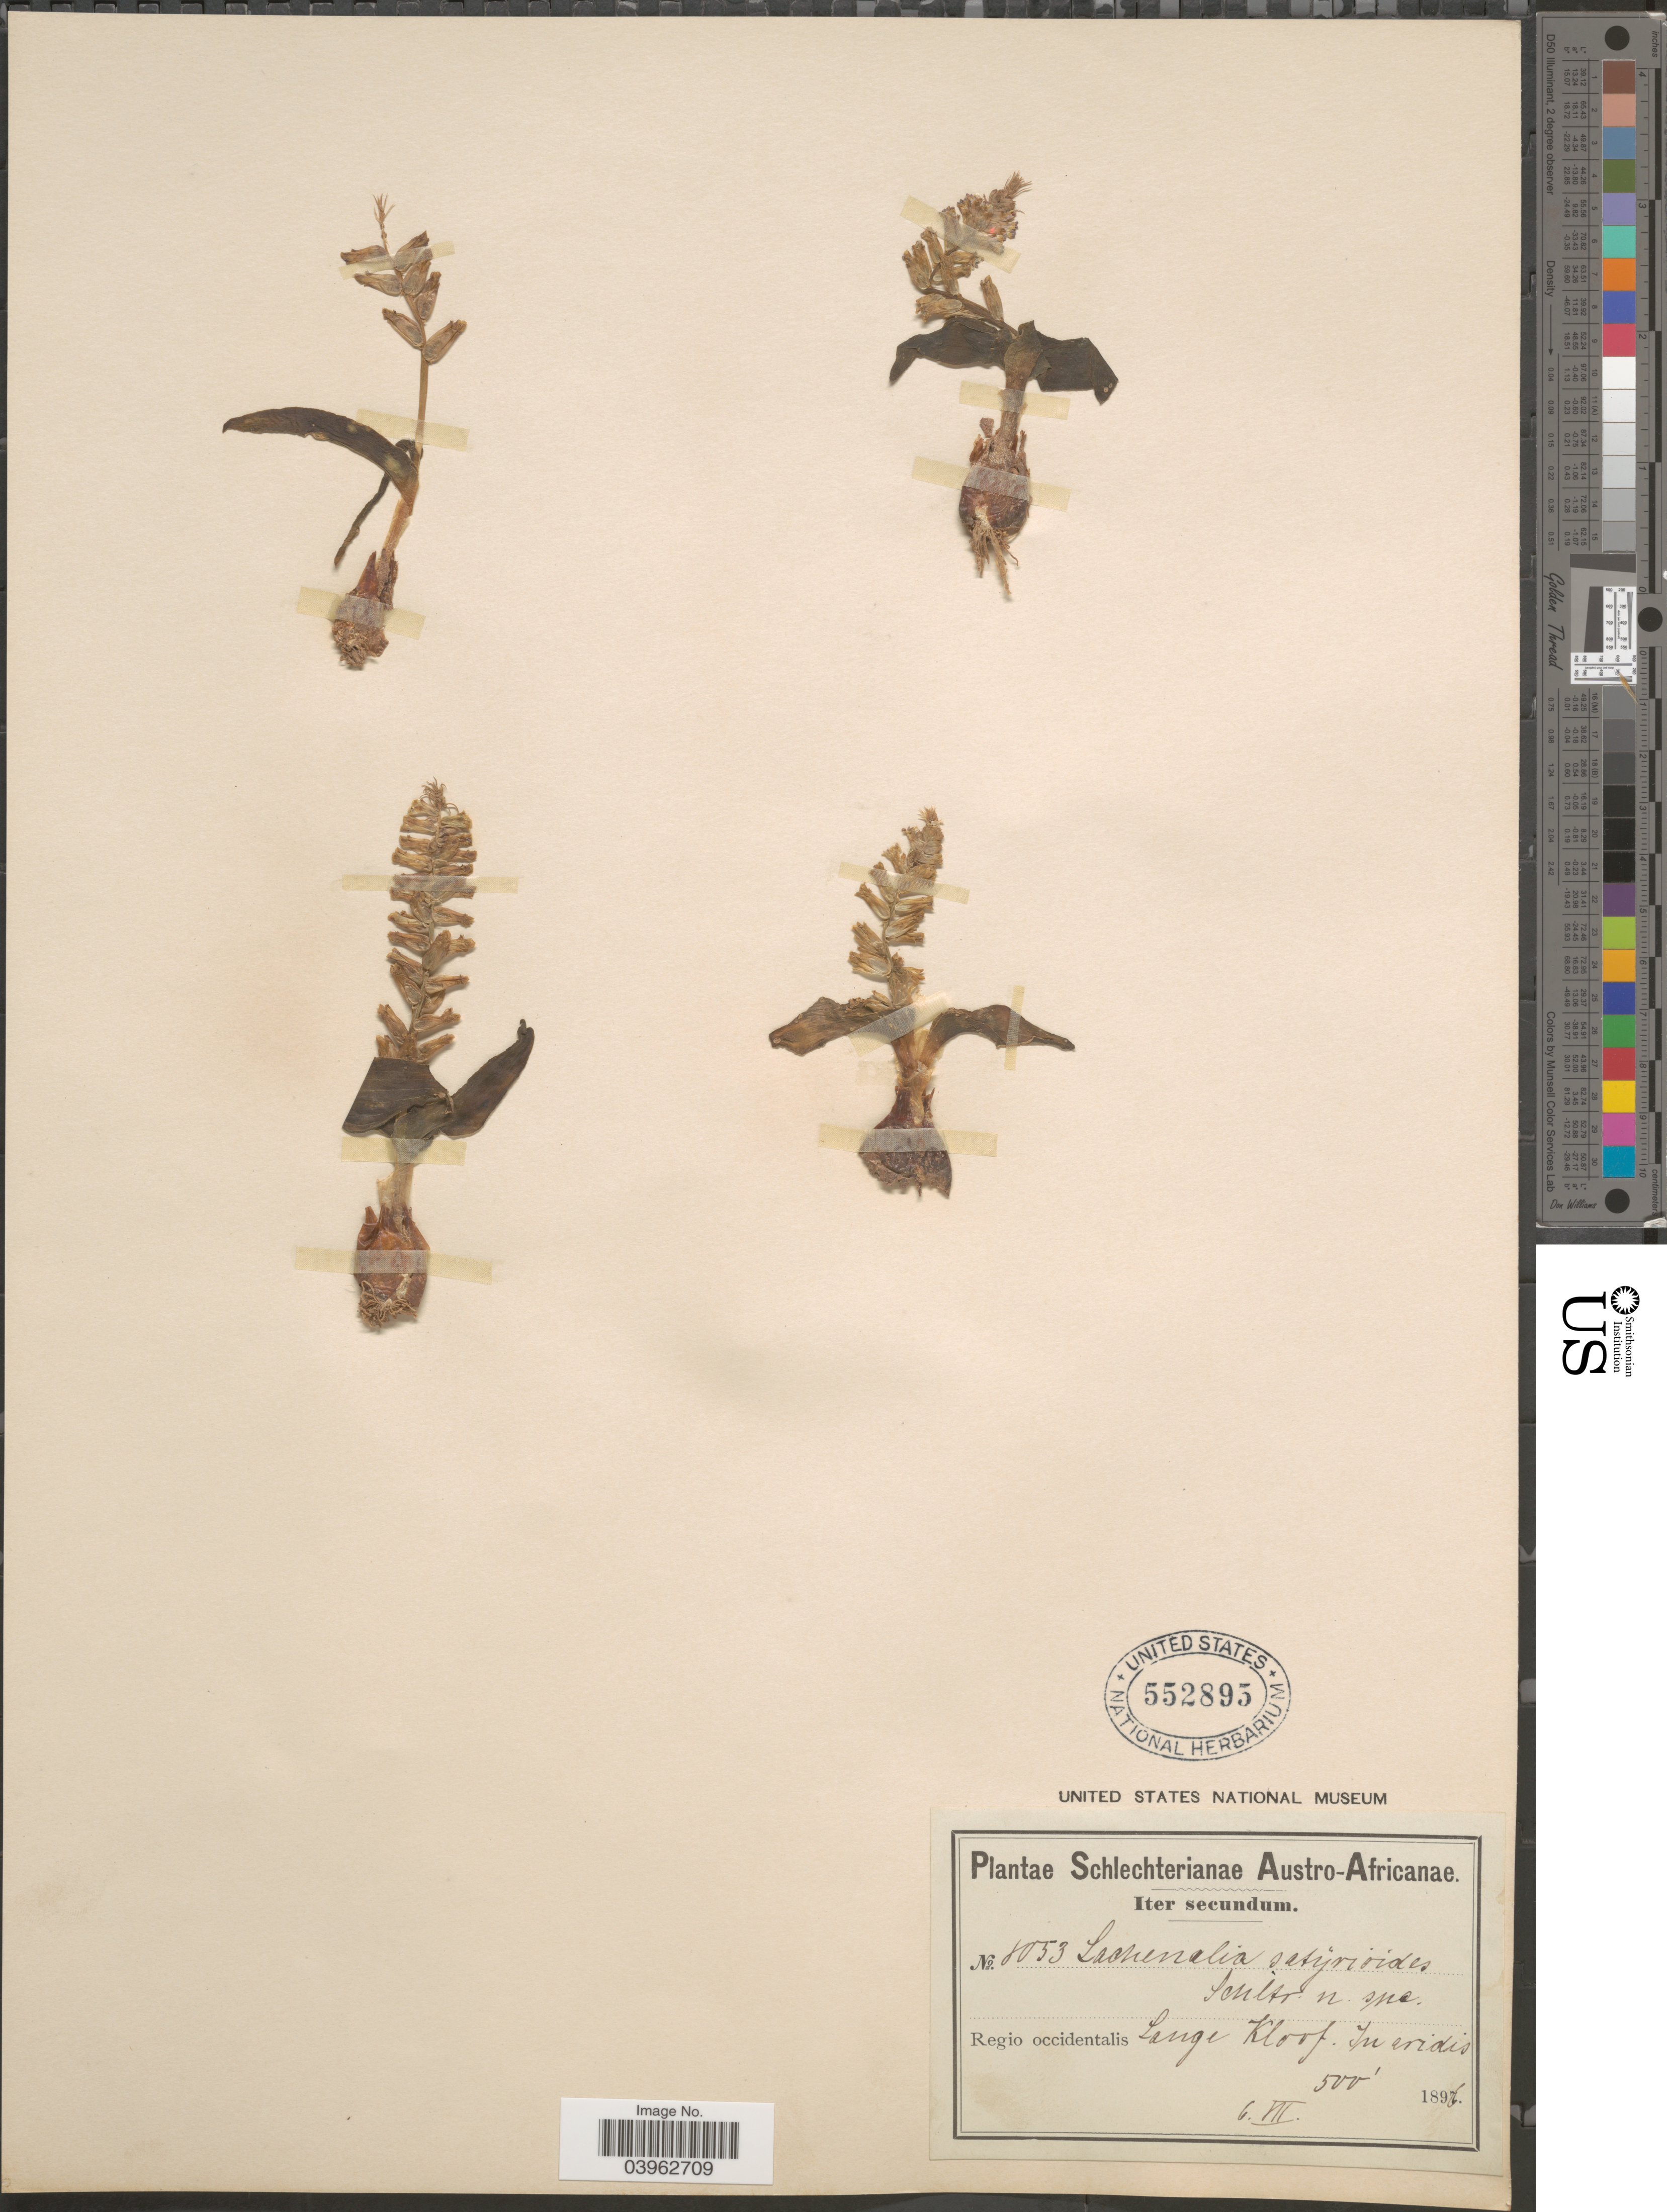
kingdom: Plantae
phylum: Tracheophyta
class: Liliopsida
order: Asparagales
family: Asparagaceae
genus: Lachenalia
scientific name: Lachenalia sp.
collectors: Schlechter, --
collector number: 8053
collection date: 1896-07-06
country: South Africa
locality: Austro-Africanae. Regio occidentalis Lange Kloof. In aridis.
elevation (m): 152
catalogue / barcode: US 552895